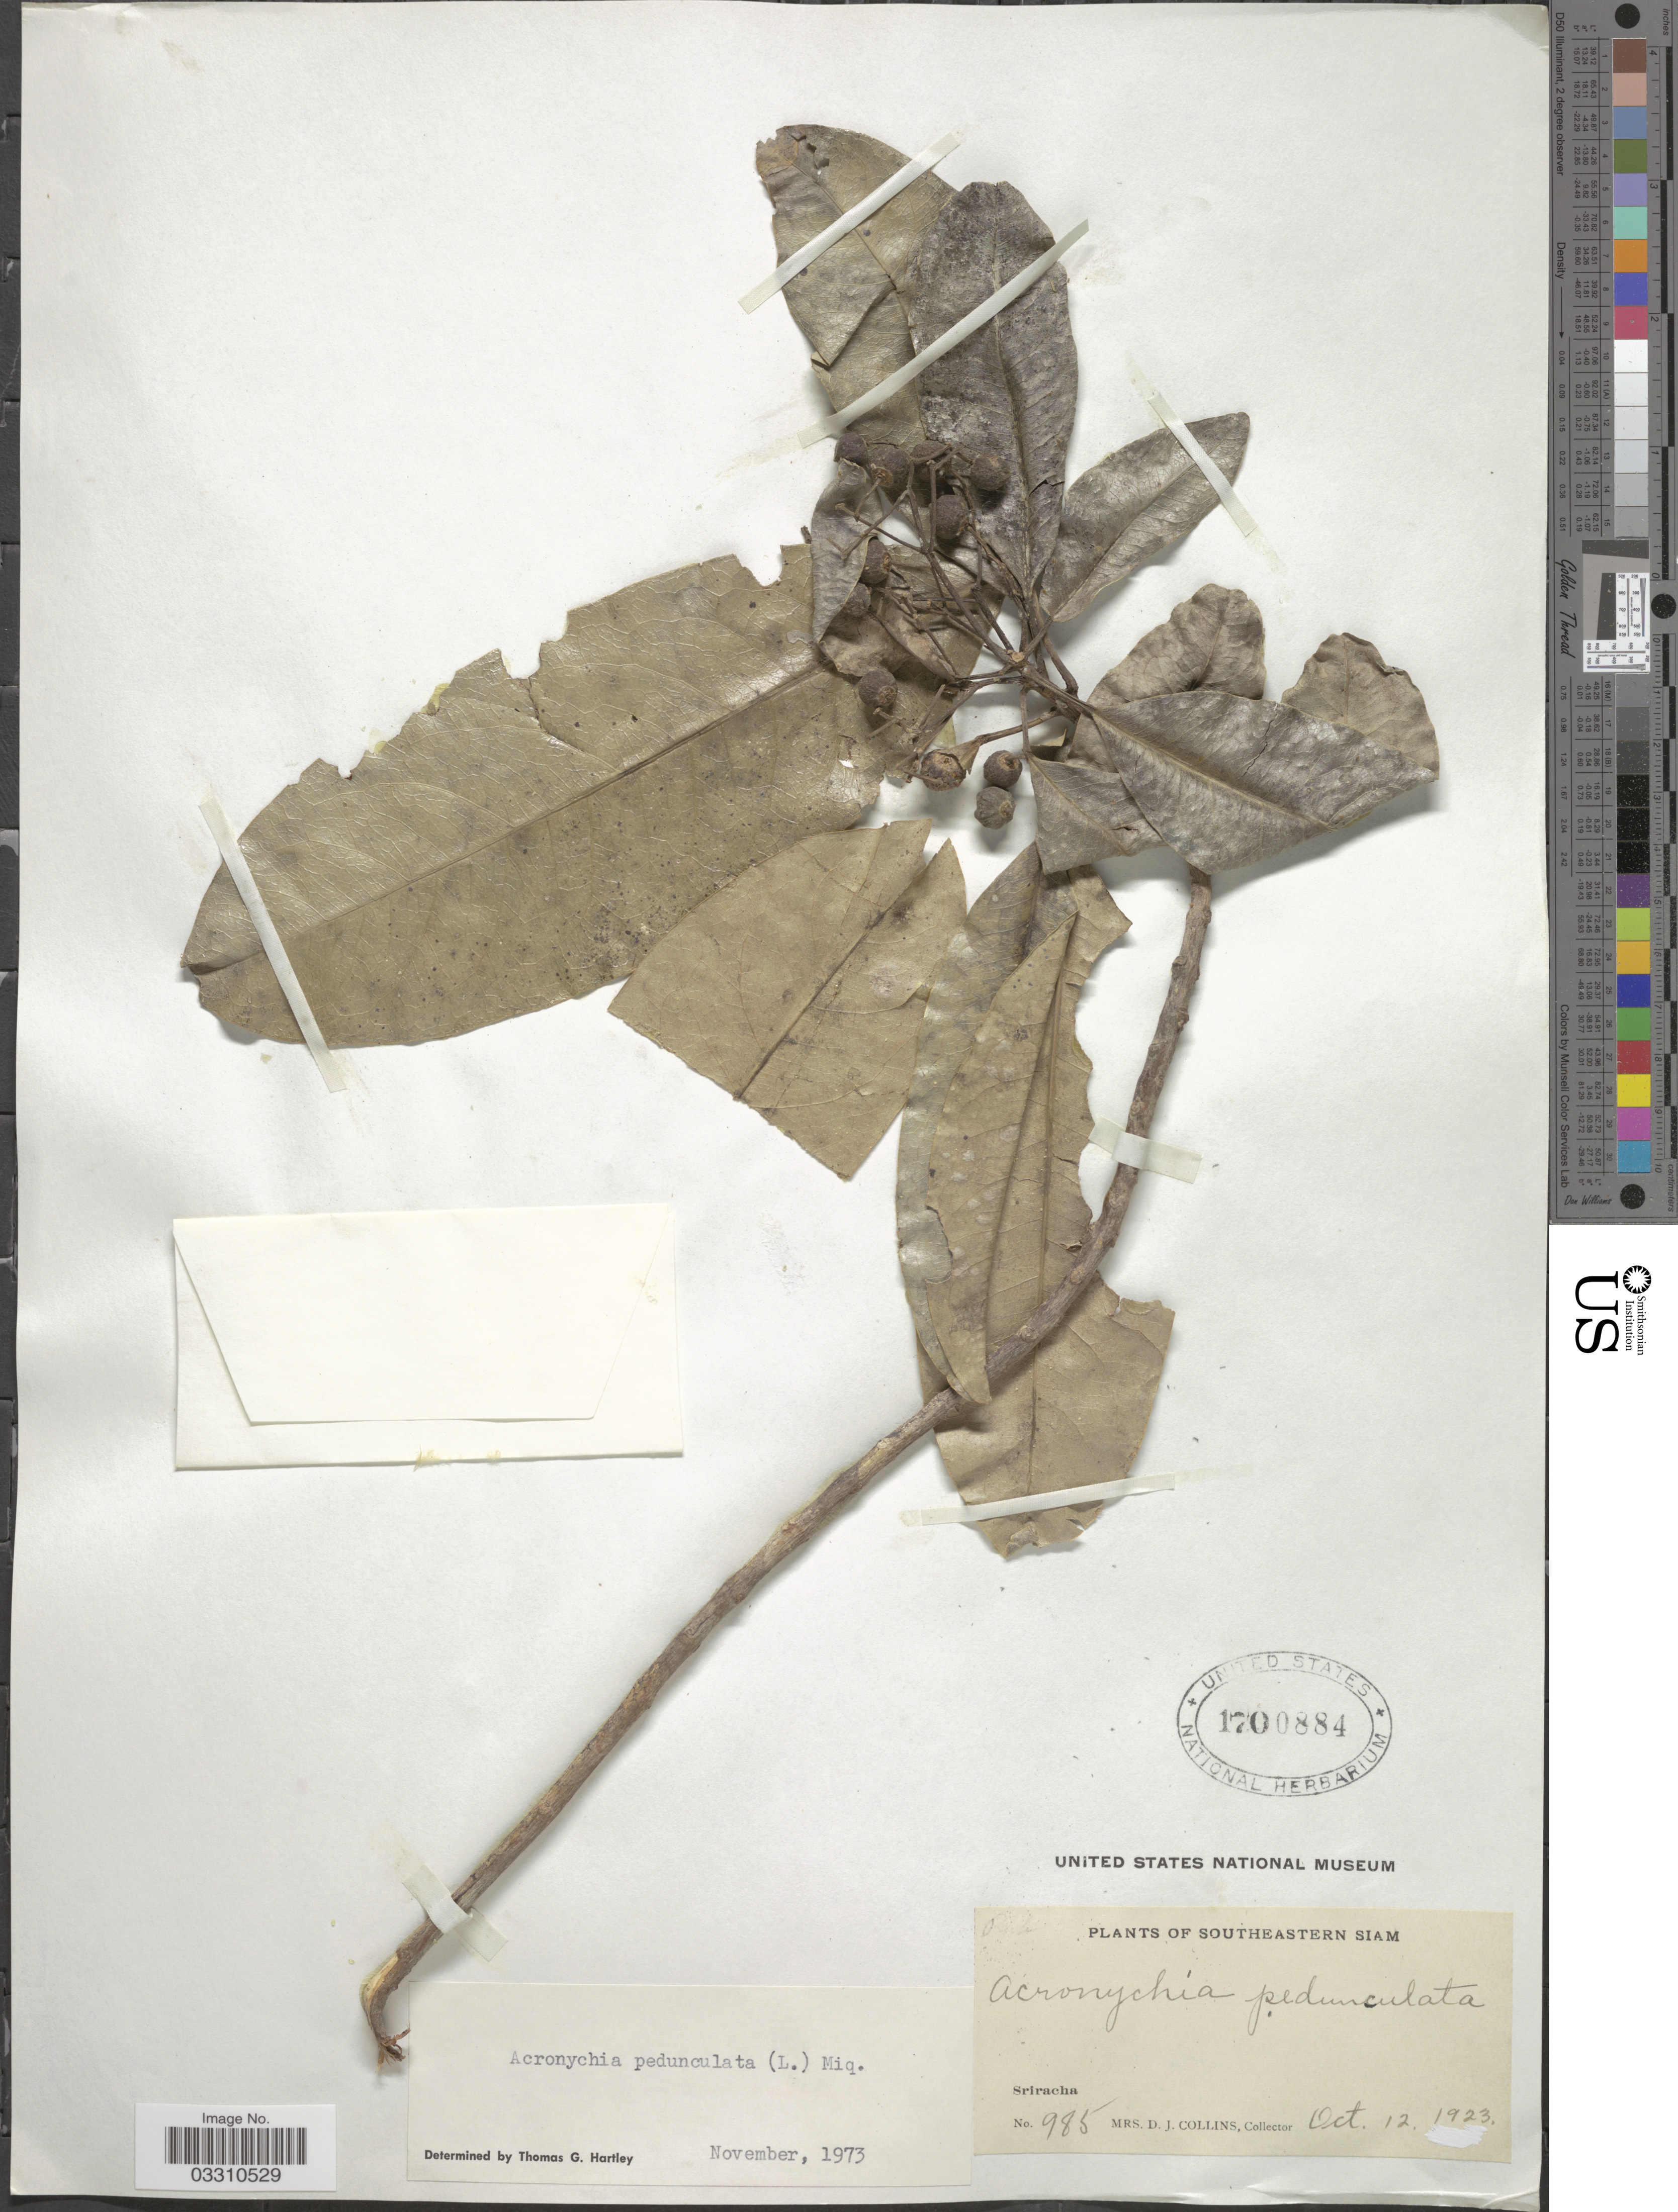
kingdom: Plantae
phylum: Tracheophyta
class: Magnoliopsida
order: Sapindales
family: Rutaceae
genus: Acronychia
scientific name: Acronychia pedunculata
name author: (L.) Miq.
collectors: Mrs. D. J. Collins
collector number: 985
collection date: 1923-10-12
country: Thailand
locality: Southeastern Siam, Sriracha.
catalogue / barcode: US 1700884